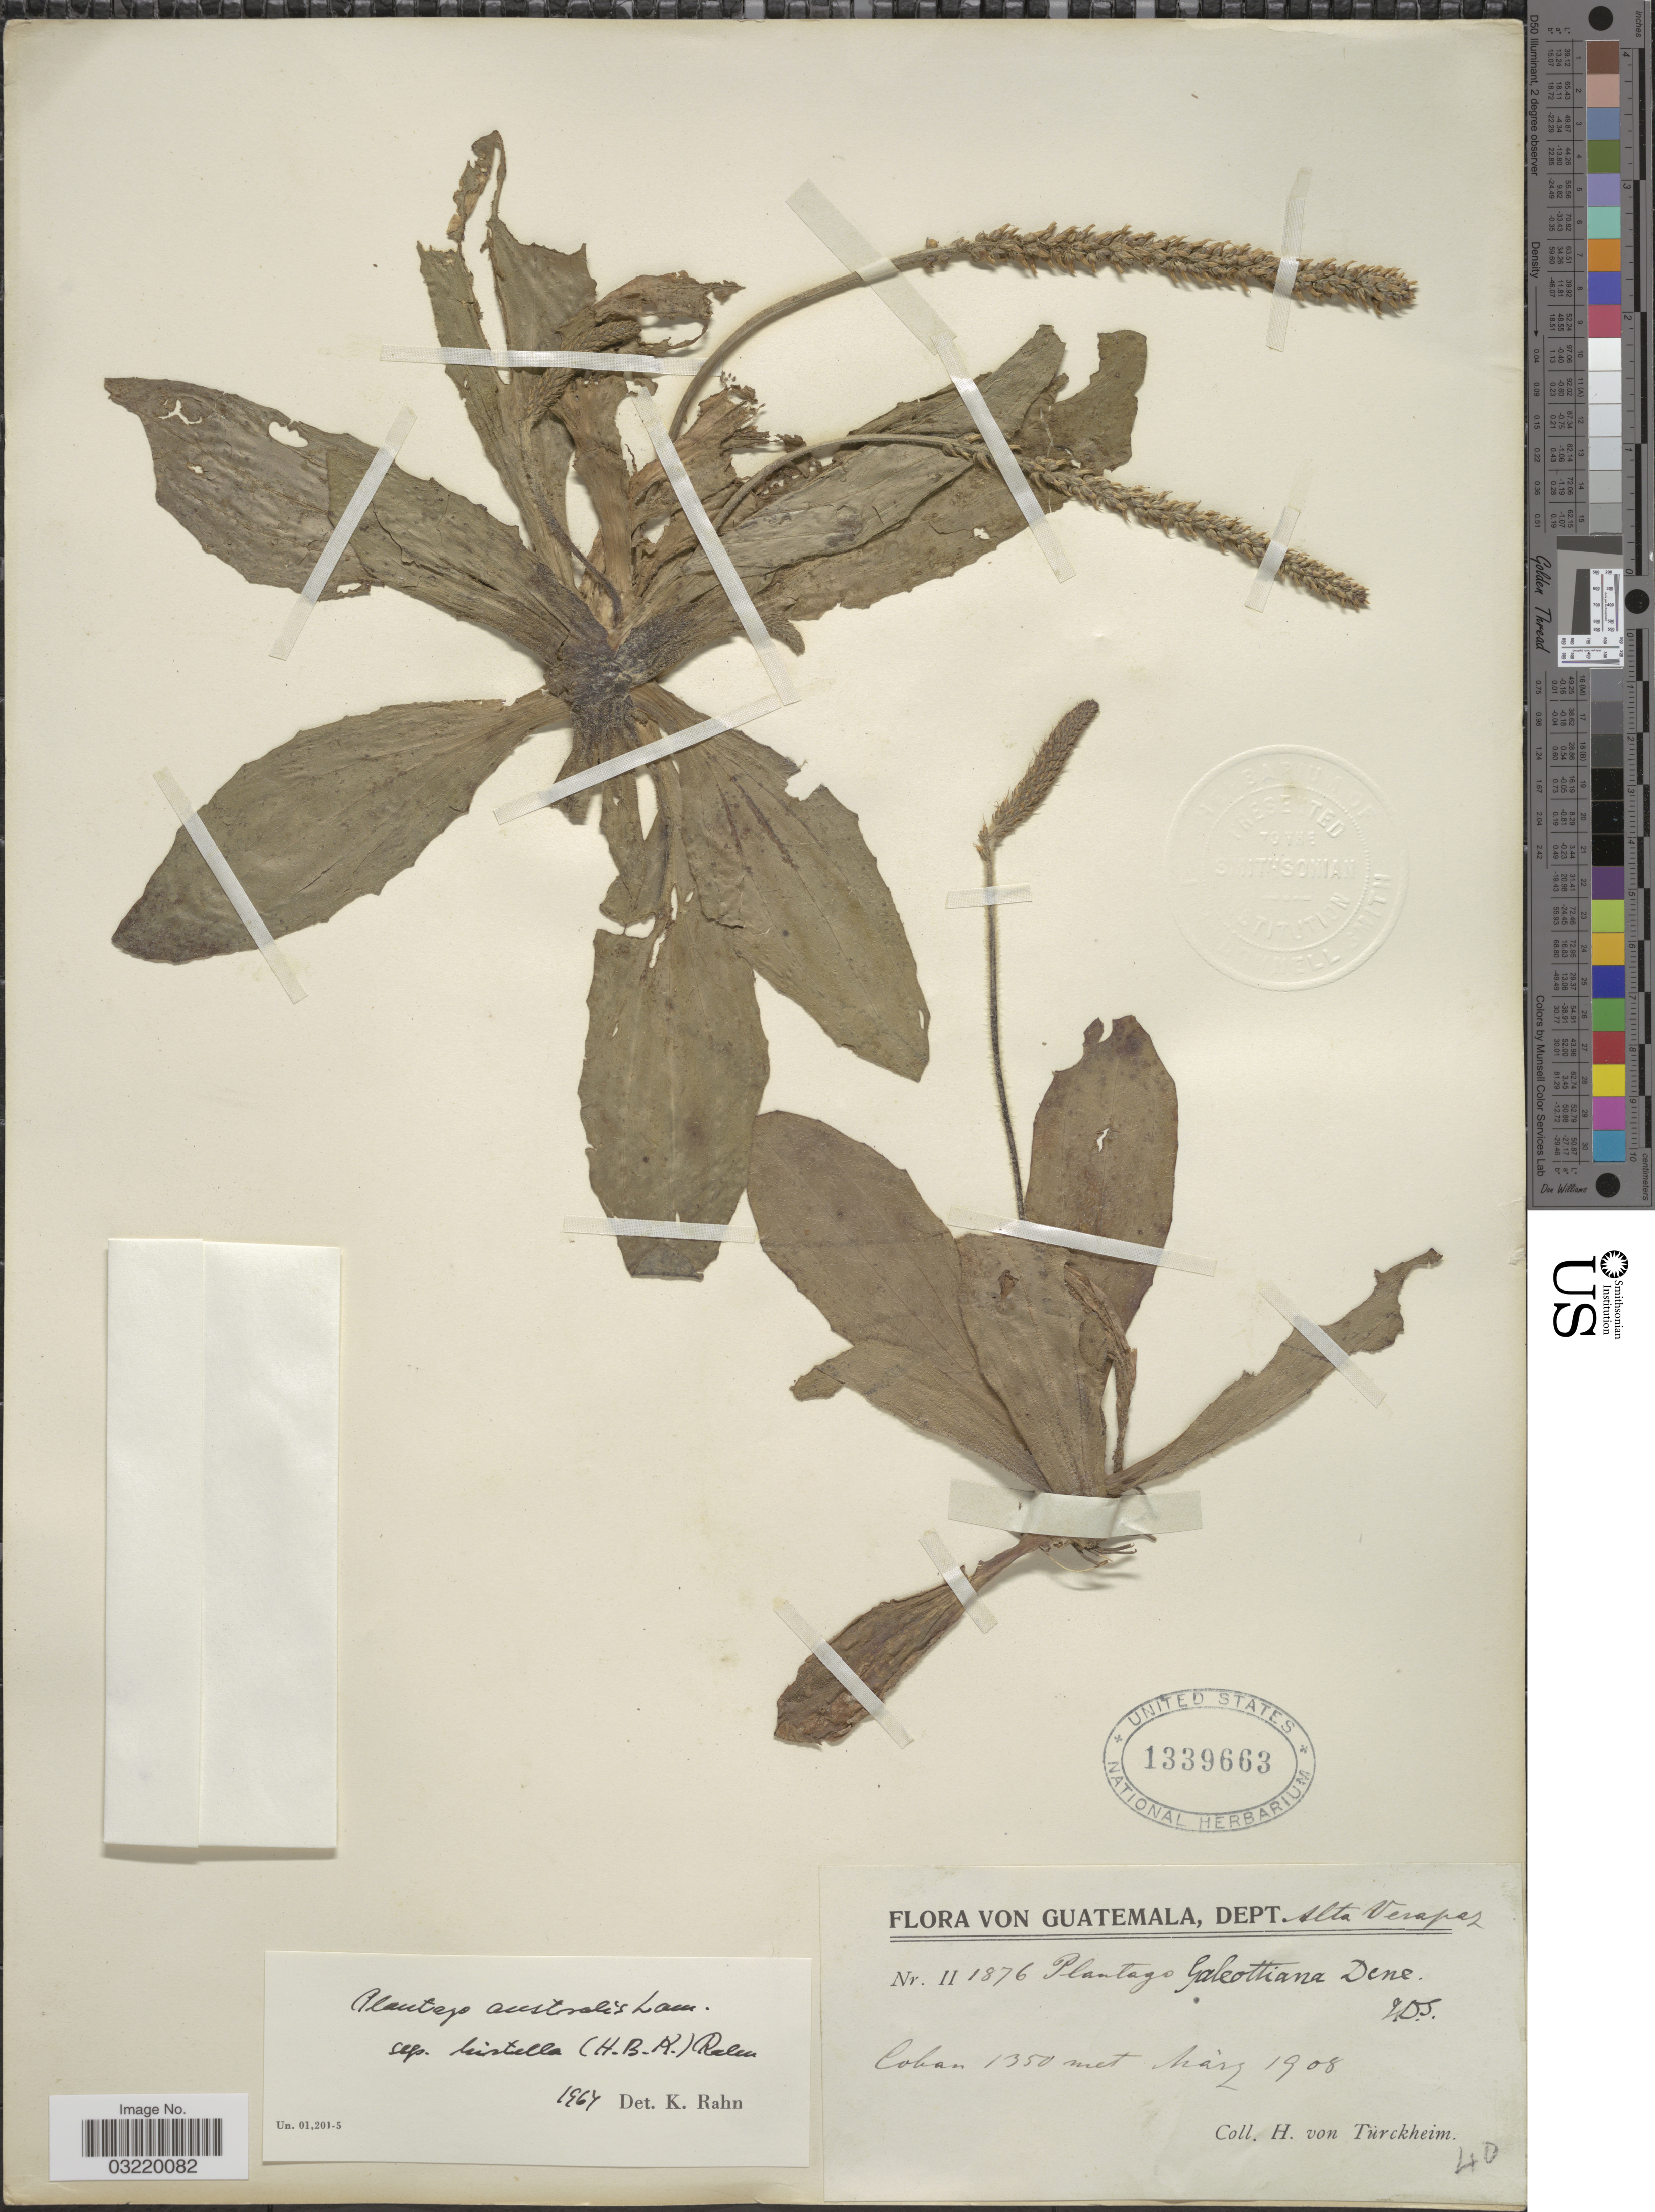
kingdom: Plantae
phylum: Tracheophyta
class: Magnoliopsida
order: Lamiales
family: Plantaginaceae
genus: Plantago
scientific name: Plantago australis subsp. hirtella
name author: (Kunth) Rahn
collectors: H. von Türckheim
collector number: II1876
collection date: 1908-03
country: Guatemala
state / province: Alta Verapaz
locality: Dept Alta Verapaz. Coban.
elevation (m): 1350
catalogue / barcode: US 1339663